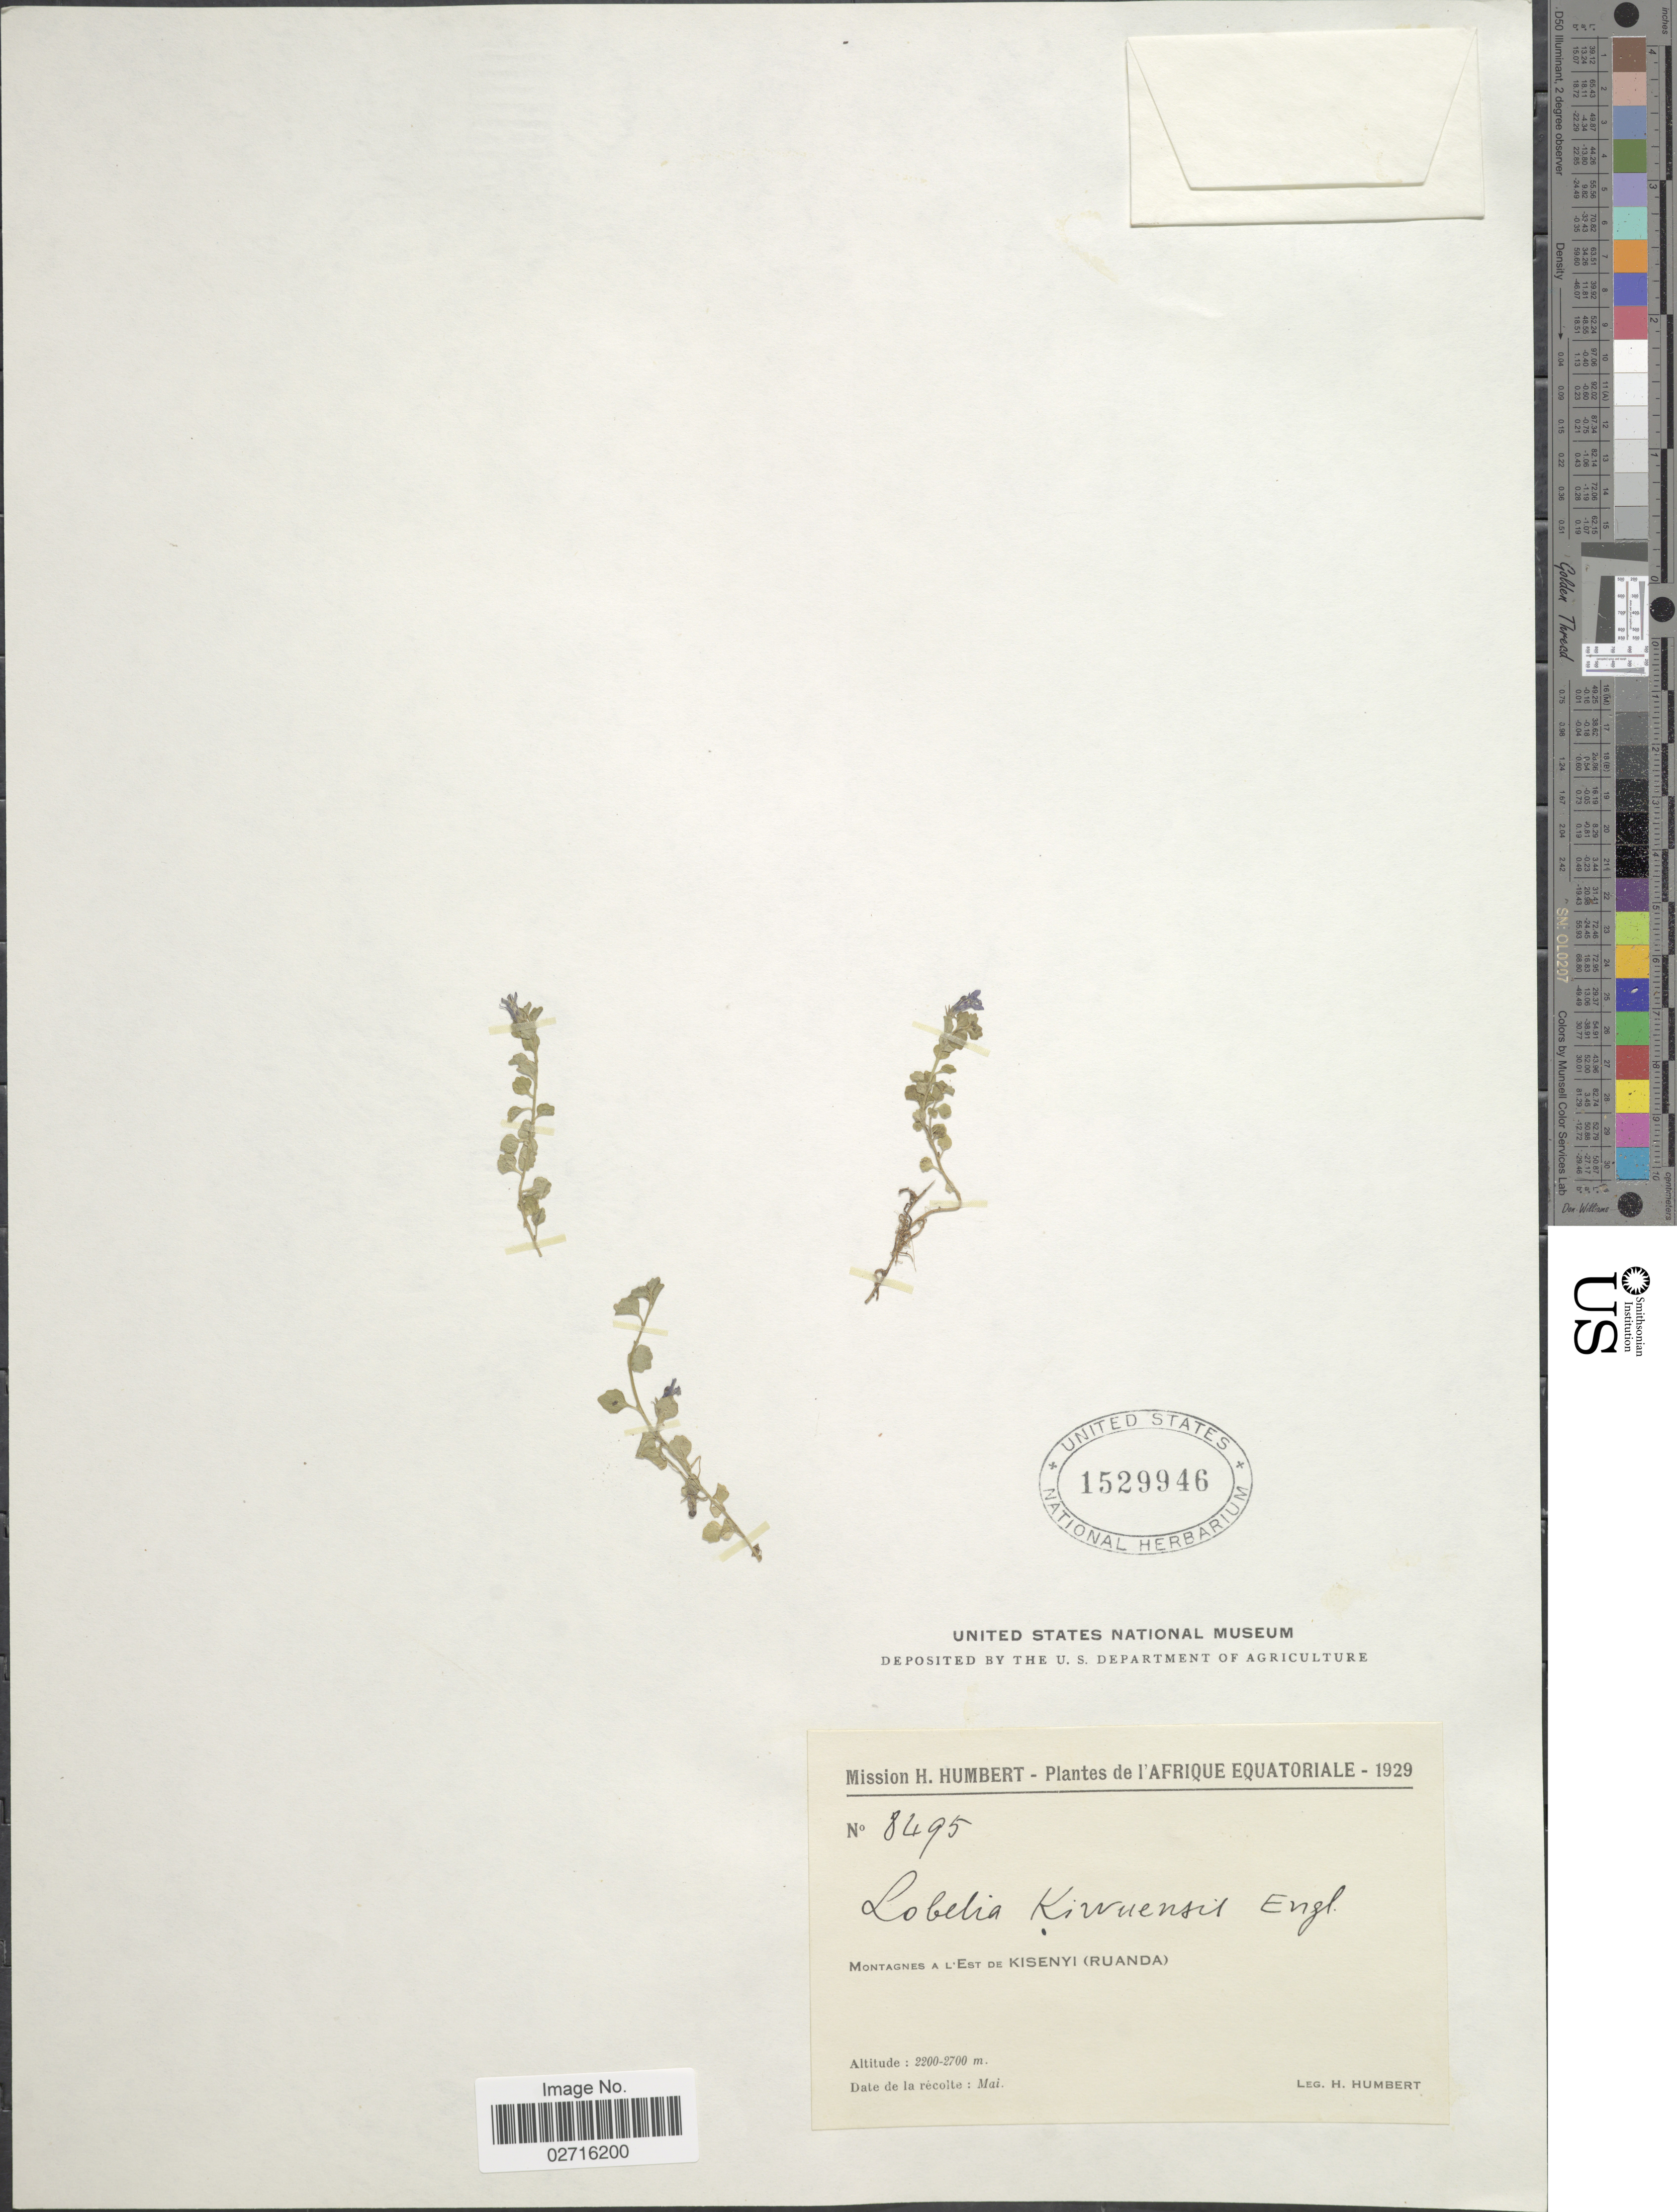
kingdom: Plantae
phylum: Tracheophyta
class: Magnoliopsida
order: Asterales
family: Campanulaceae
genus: Lobelia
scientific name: Lobelia kiwuensis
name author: Engl.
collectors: H. Humbert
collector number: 8495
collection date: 1929-05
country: Rwanda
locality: L'Afrique Equatoriale, Montagnes A L'Est de Kiseny (Ruanda)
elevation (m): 2200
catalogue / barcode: US 1529946